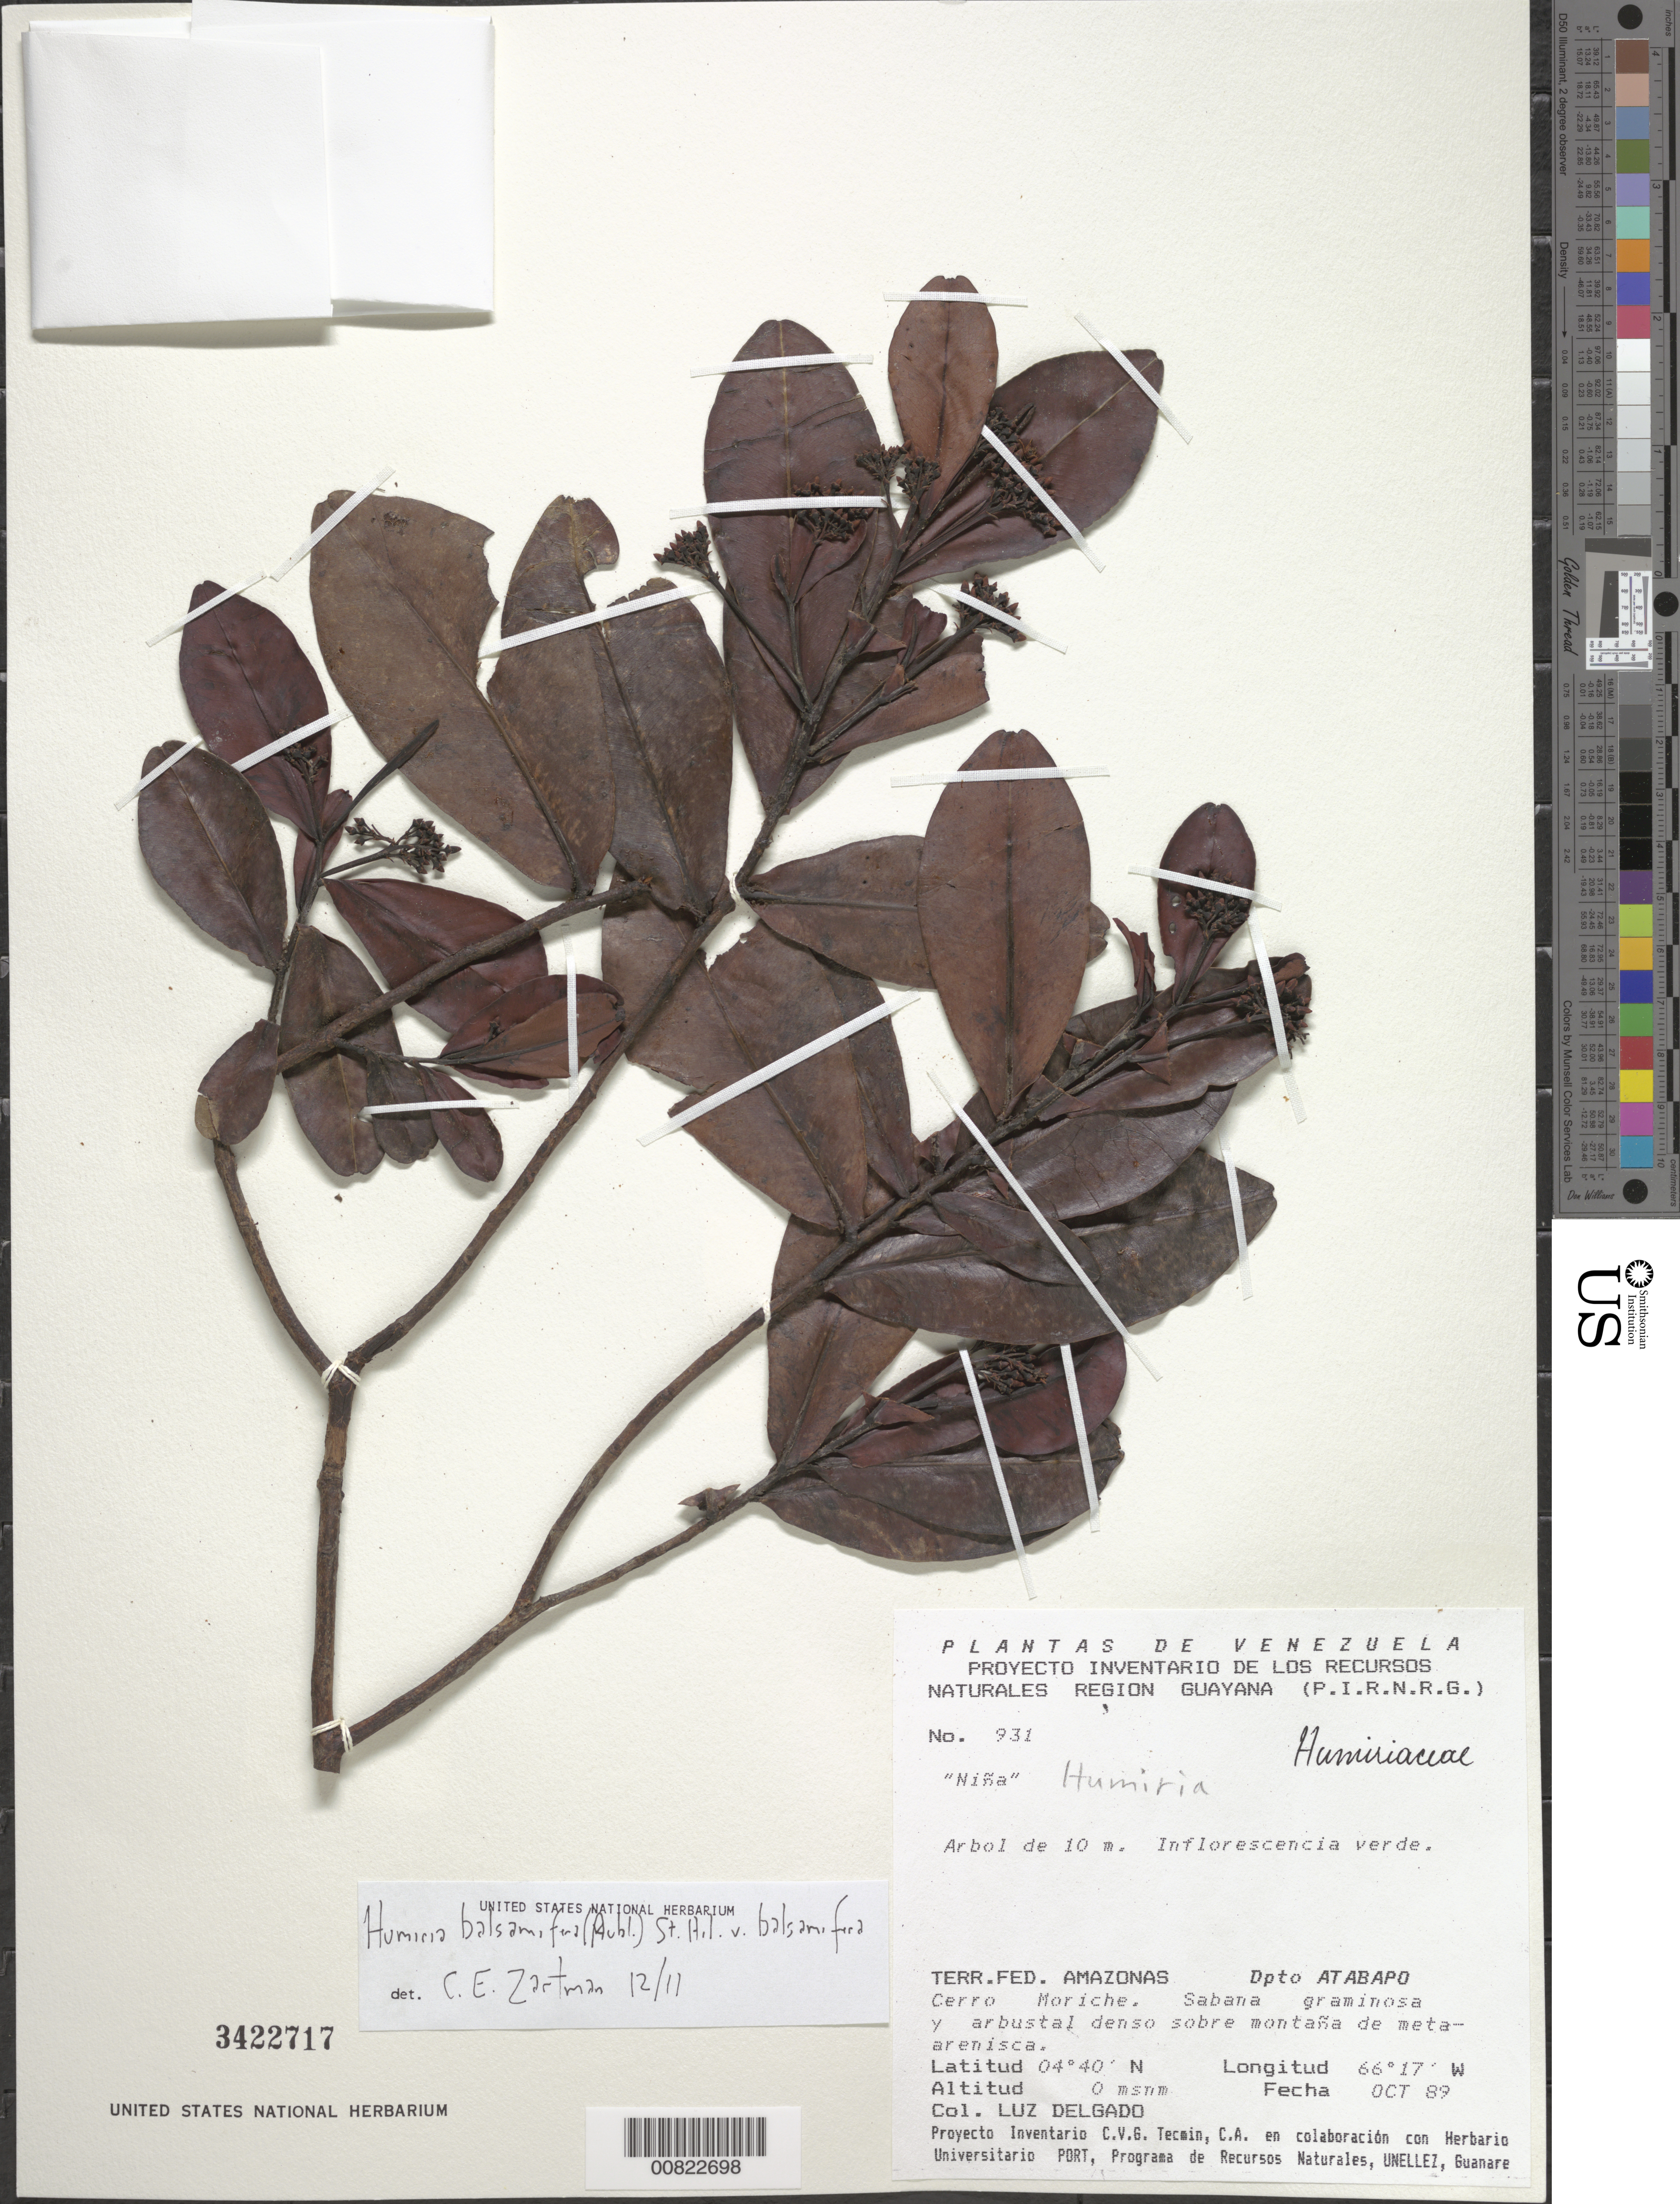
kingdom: Plantae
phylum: Tracheophyta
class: Magnoliopsida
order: Malpighiales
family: Humiriaceae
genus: Humiria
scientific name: Humiria sp.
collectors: L. Delgado V.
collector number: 931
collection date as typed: Oct-89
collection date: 1989-10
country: Venezuela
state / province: Amazonas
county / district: Atabapo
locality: Cerro Moriche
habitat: Sabana graminosa y arbustal denso sobre montaña de meta-arenisca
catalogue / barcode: US 3422717